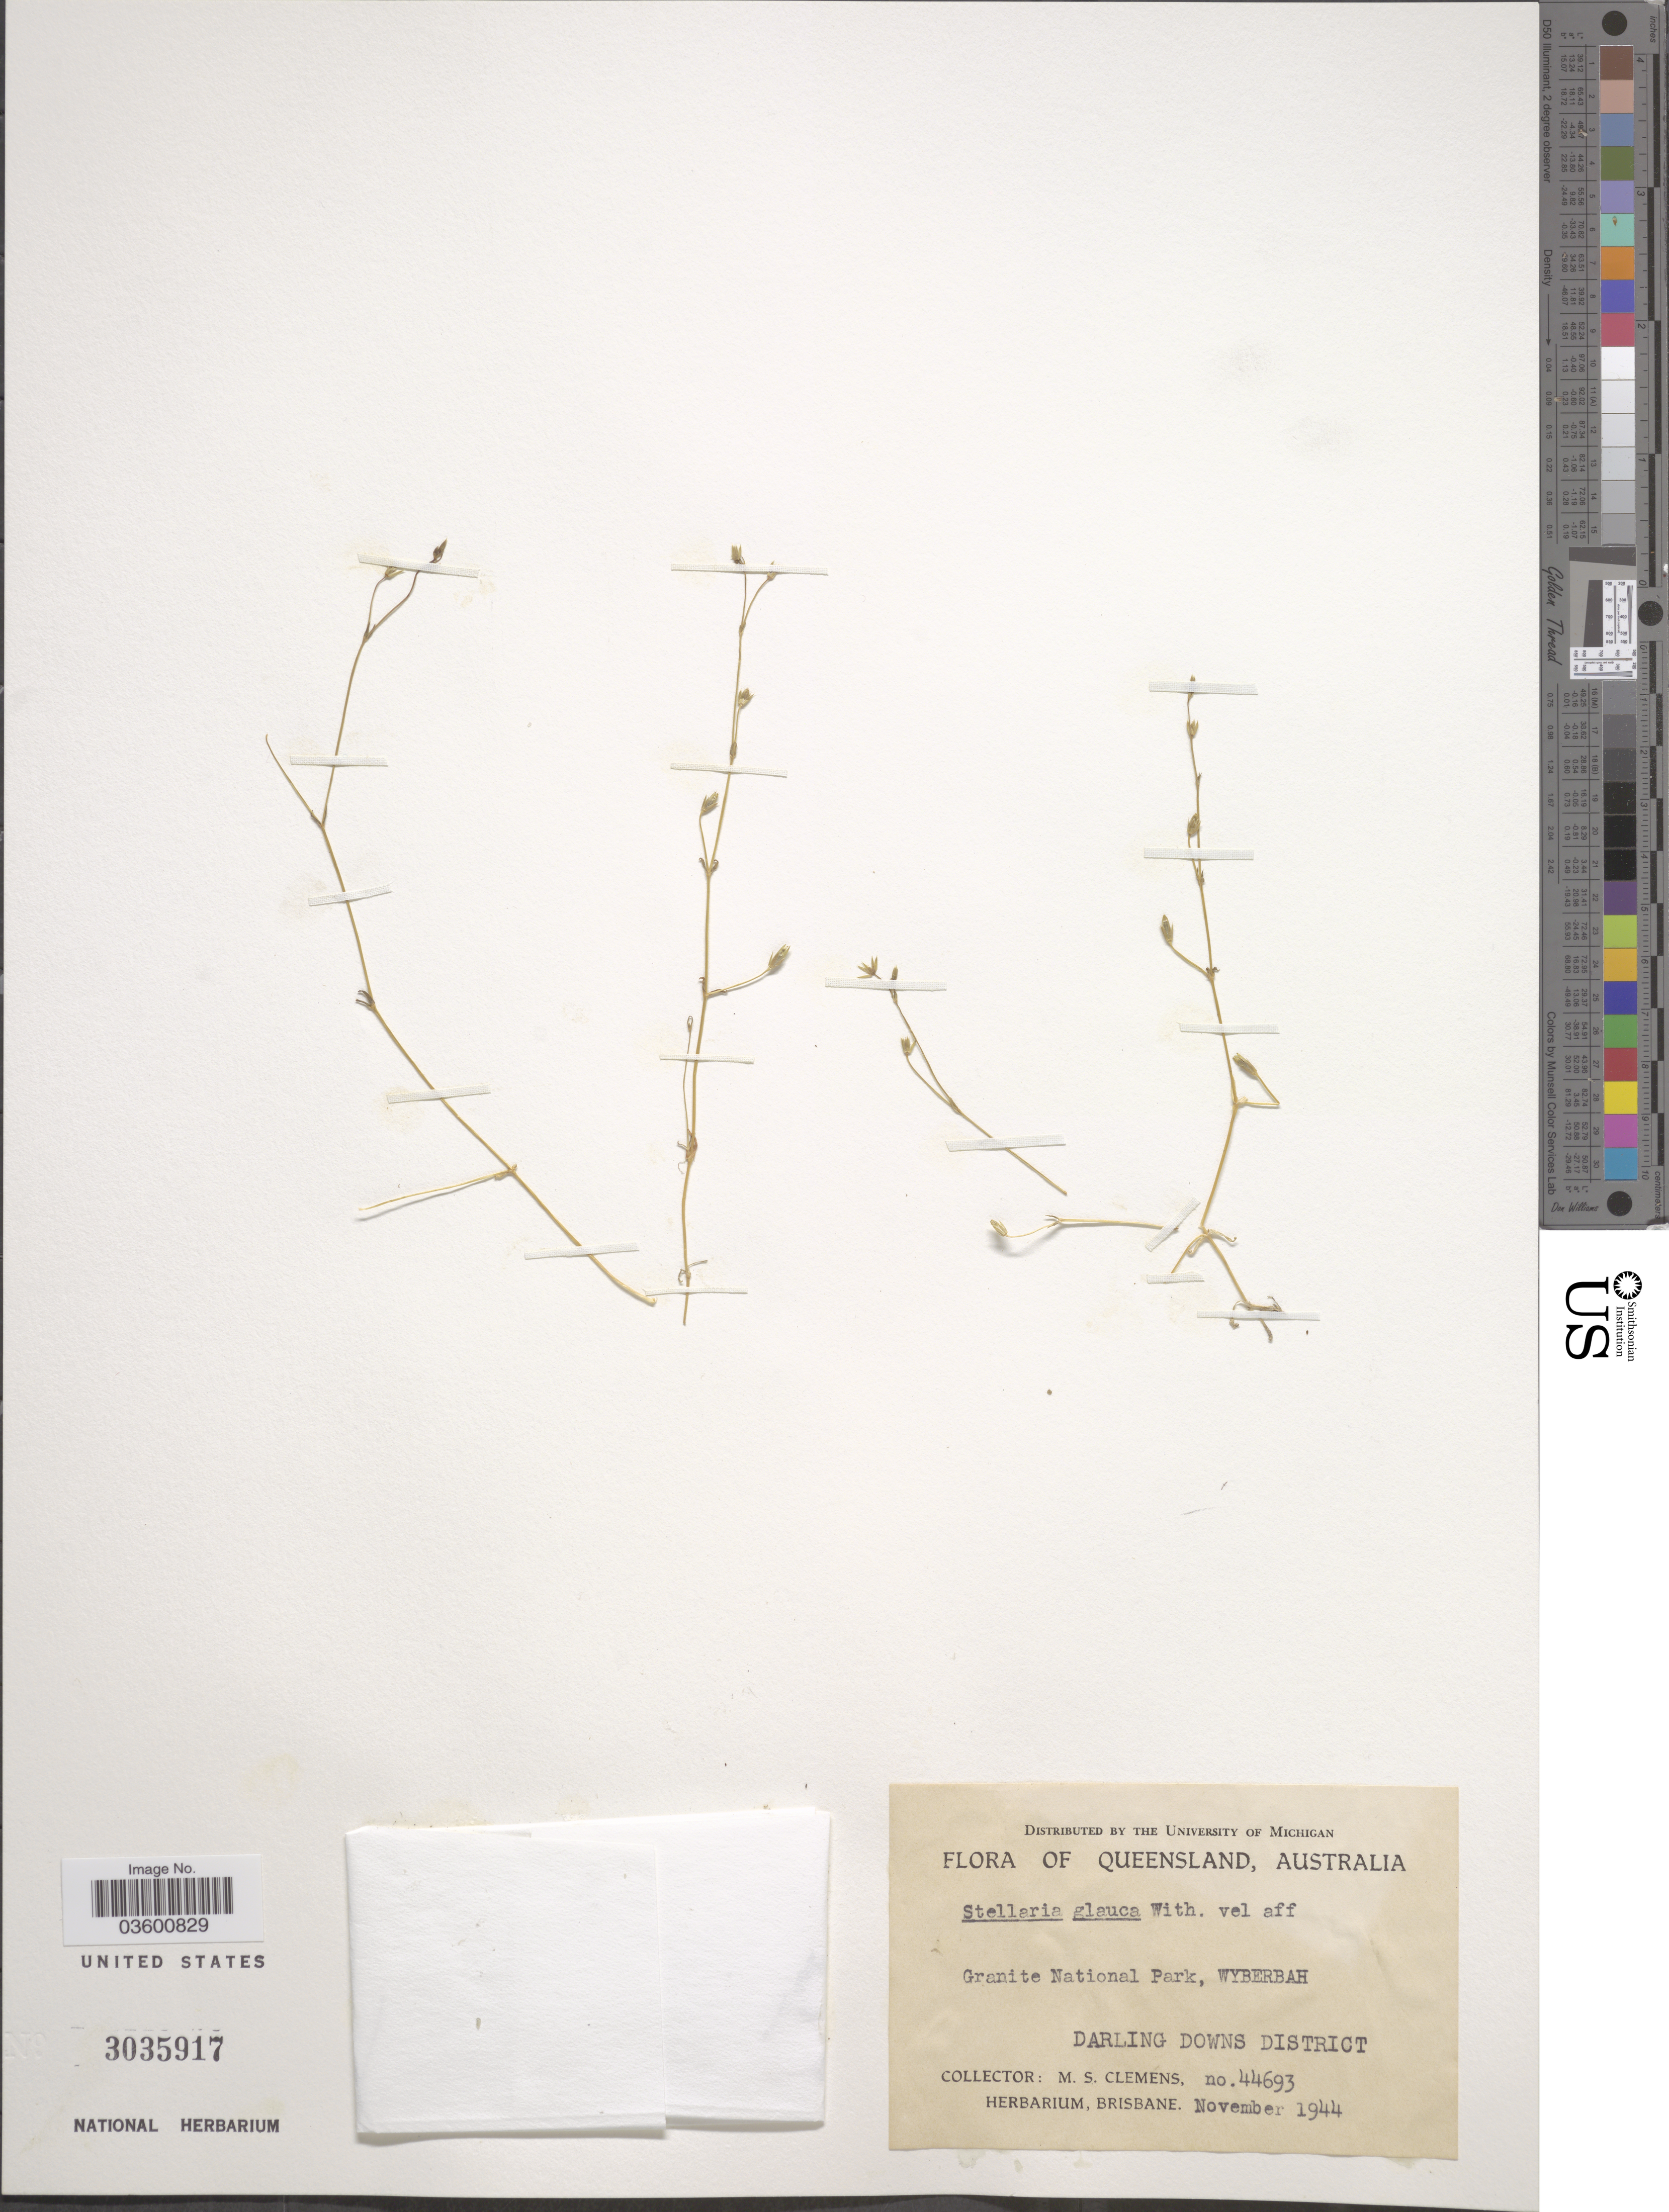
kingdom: Plantae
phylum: Tracheophyta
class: Magnoliopsida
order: Caryophyllales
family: Caryophyllaceae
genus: Stellaria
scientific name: Stellaria glauca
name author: With.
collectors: M. S. Clemens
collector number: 44693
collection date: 1944-11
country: Australia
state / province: Queensland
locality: Granite National Park, Wyberbah. Darling Downs District.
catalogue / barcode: US 3035917